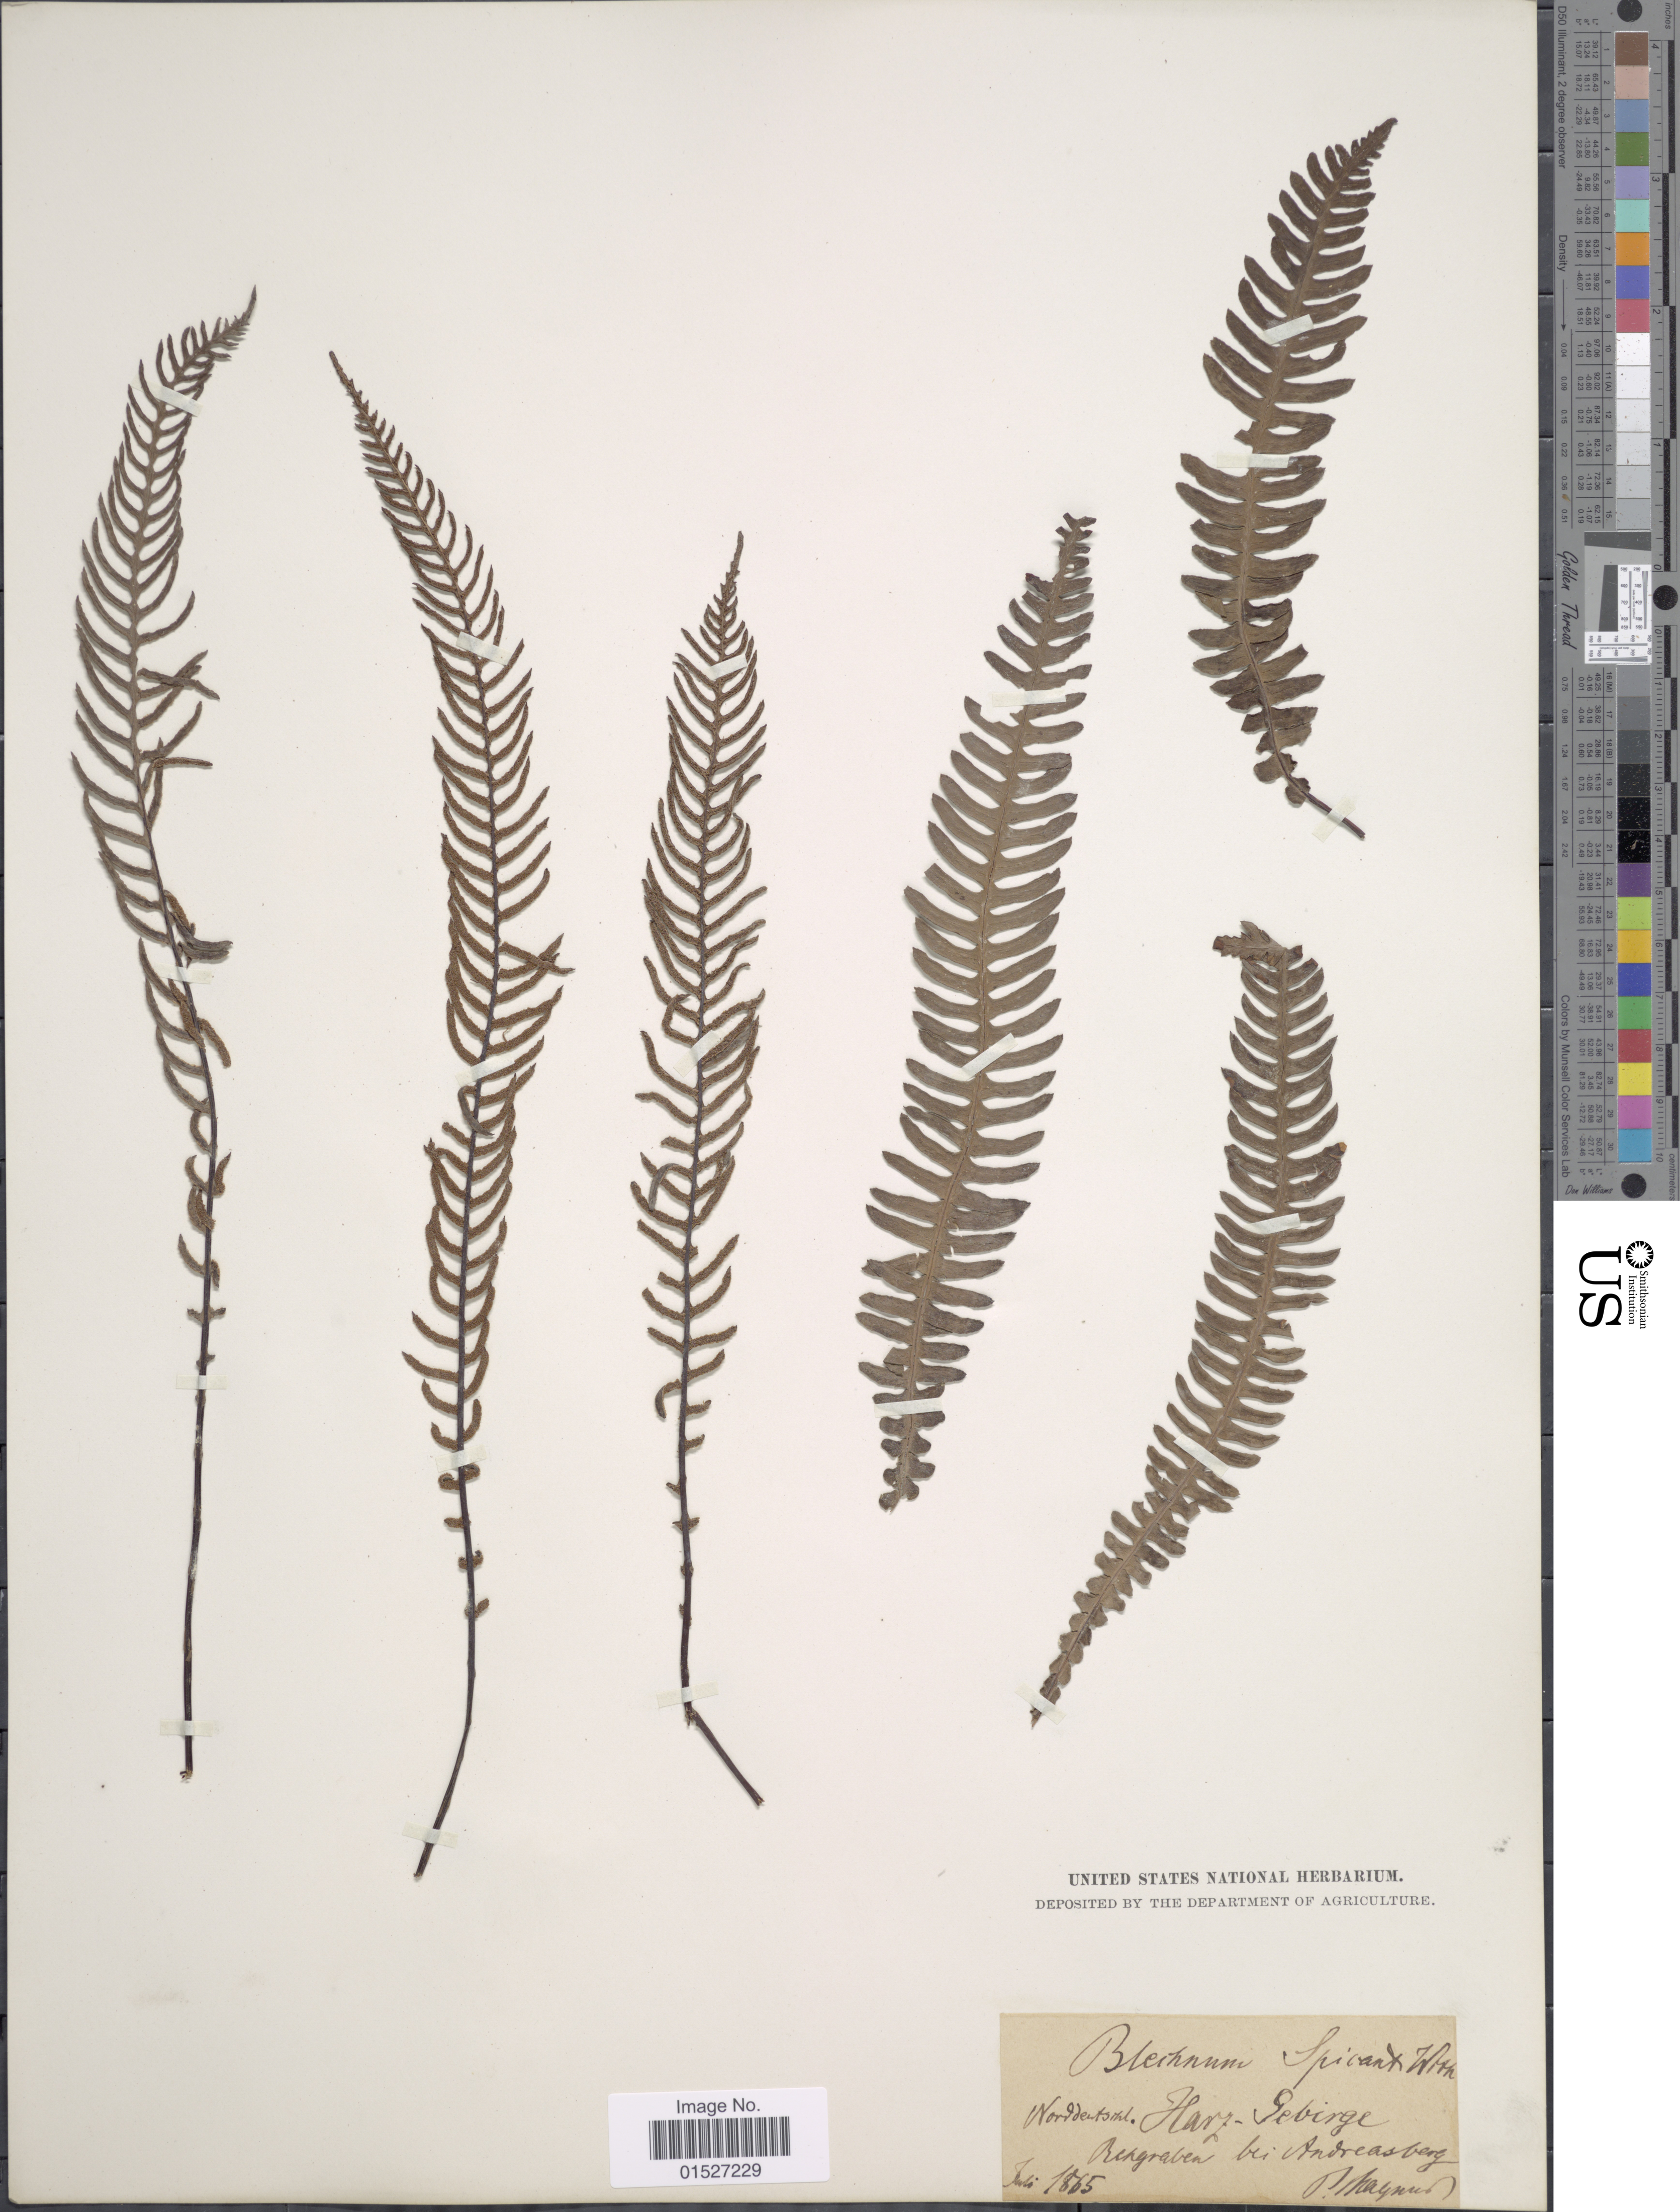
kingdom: Plantae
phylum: Tracheophyta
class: Polypodiopsida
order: Polypodiales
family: Blechnaceae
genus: Blechnum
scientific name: Blechnum spicant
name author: (L.) Sm.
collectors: P. W. Magnus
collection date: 1865-07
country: Germany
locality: Nordersthl. Harz-Gebirge. Bergraven bei Andreasberg. [interpreted]